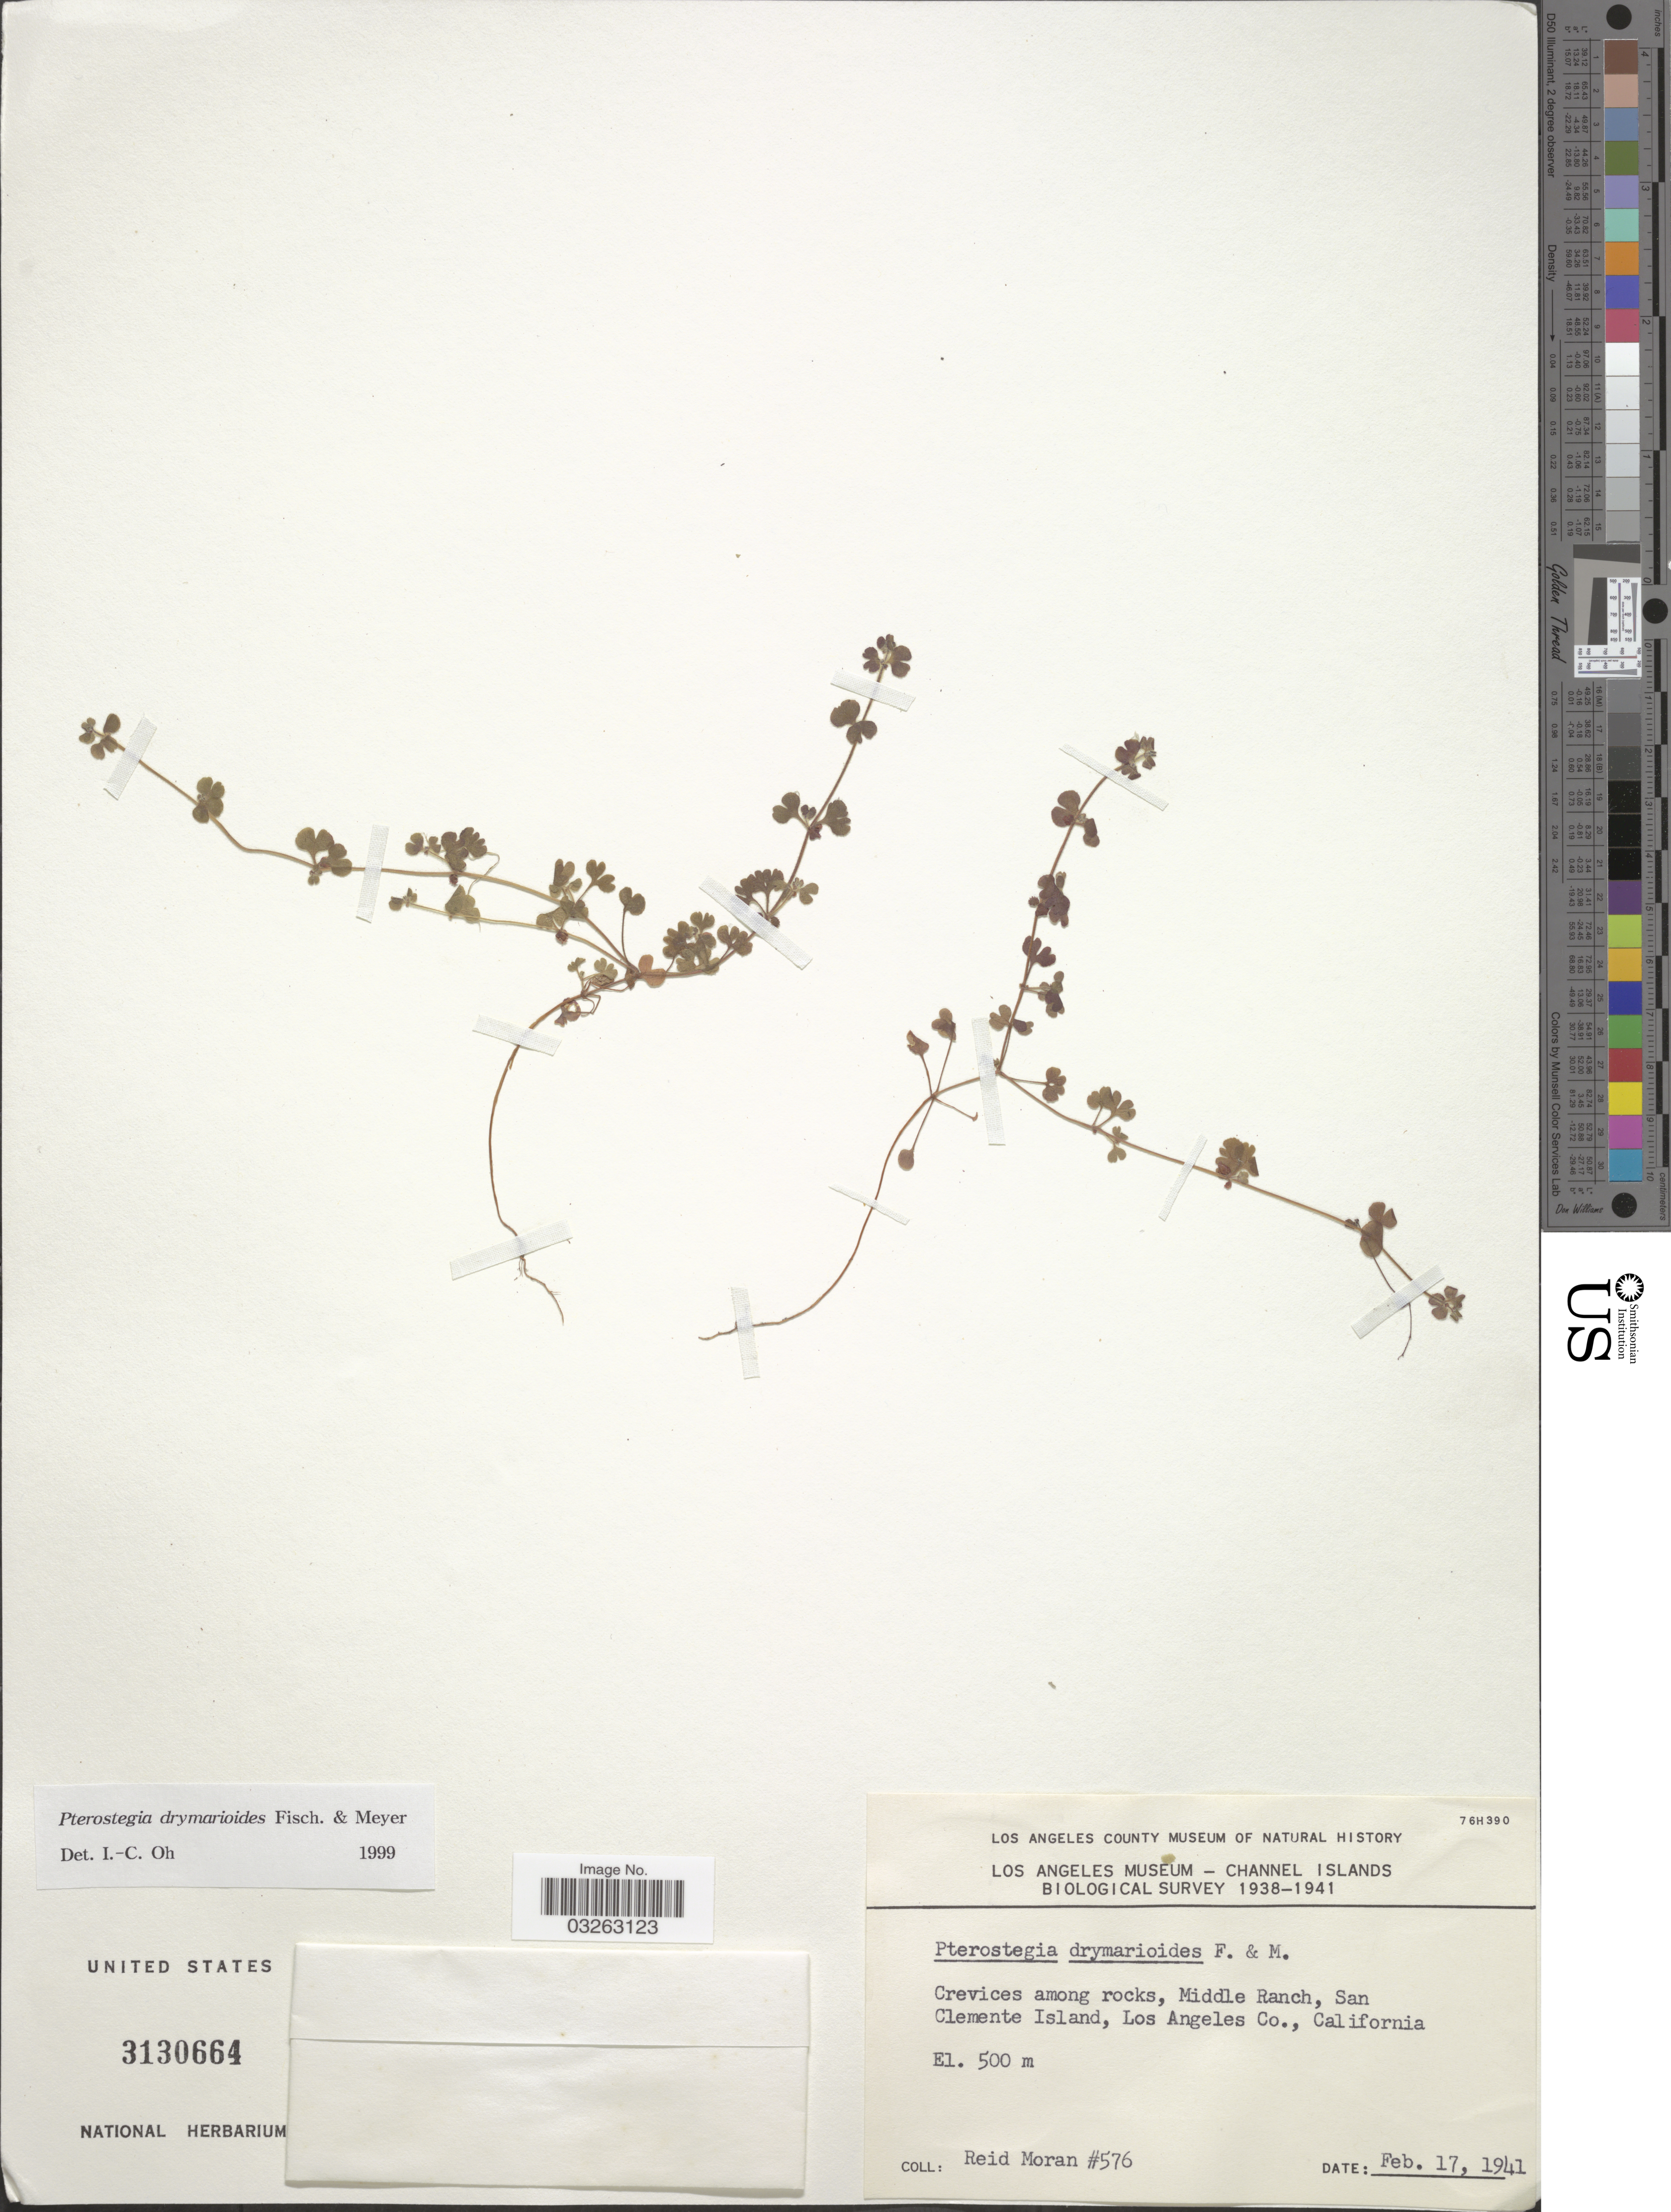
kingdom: Plantae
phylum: Tracheophyta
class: Magnoliopsida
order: Caryophyllales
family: Polygonaceae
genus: Pterostegia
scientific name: Pterostegia drymarioides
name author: Fisch. & C.A. Mey.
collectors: R. V. Moran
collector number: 576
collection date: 1941-02-17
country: United States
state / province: California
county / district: Los Angeles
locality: Crevices among rocks, Middle Ranch, San Clemente Island, Los Angeles Co.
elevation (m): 500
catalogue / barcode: US 3130664